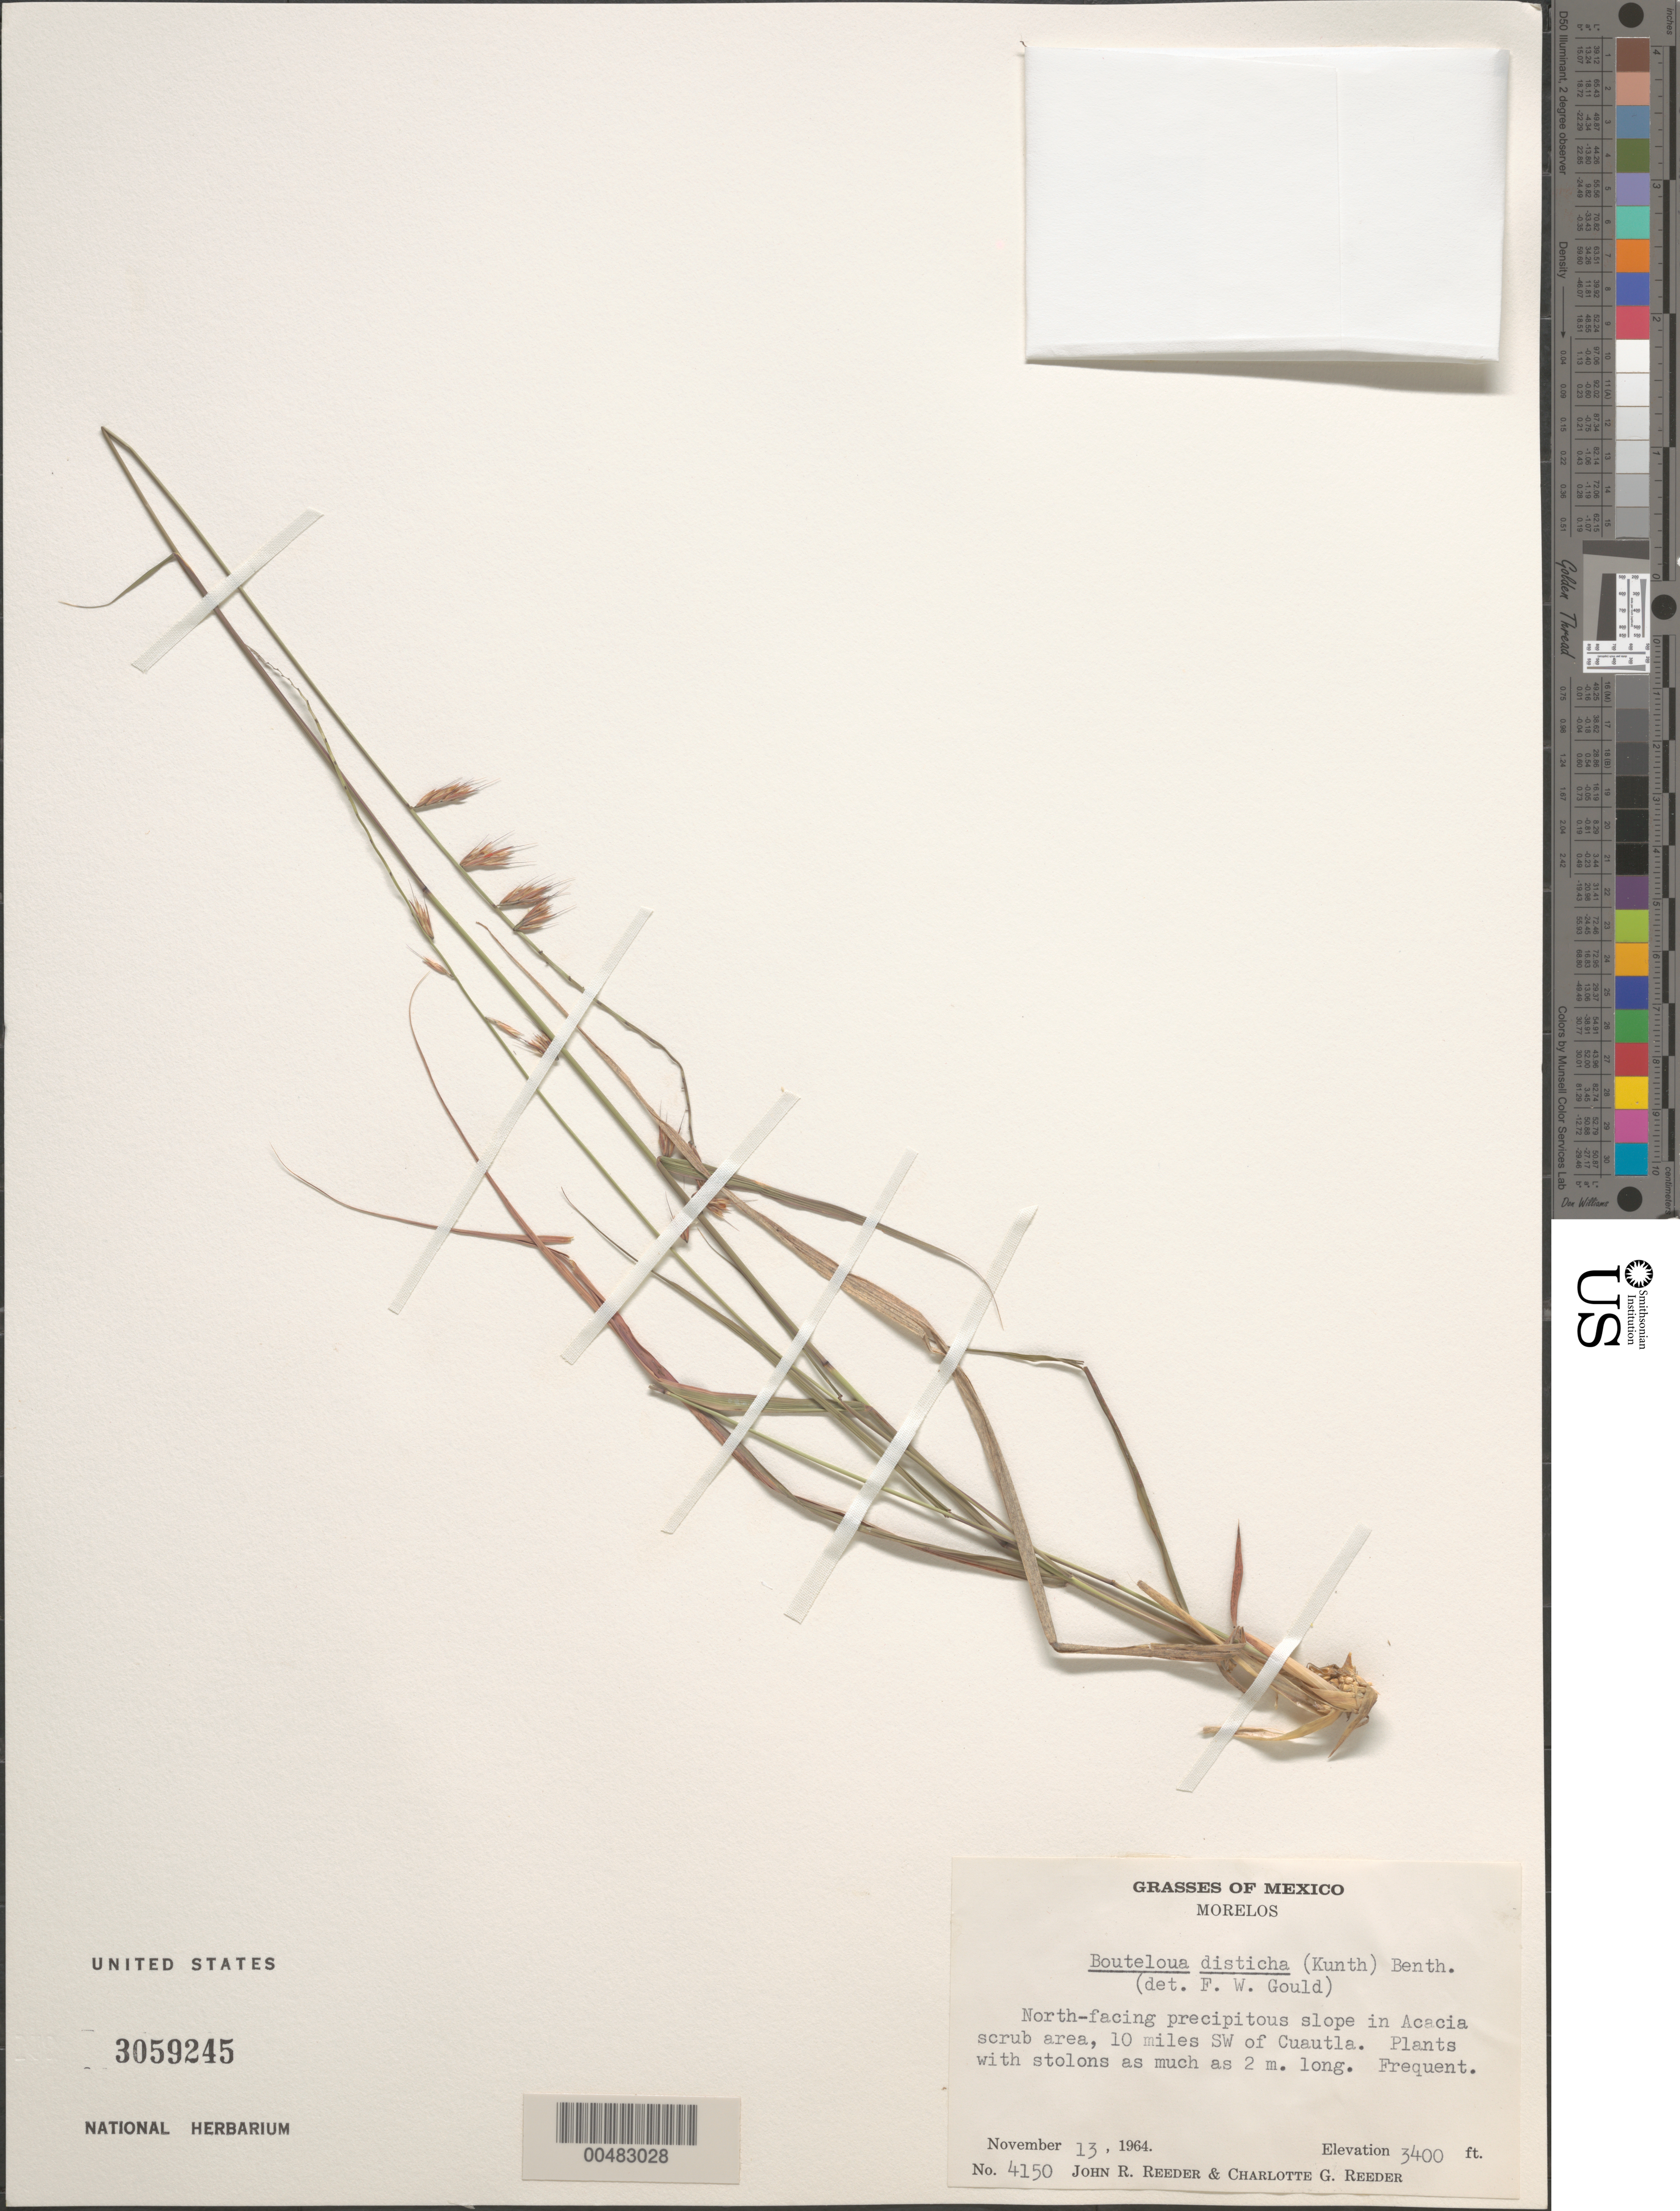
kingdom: Plantae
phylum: Tracheophyta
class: Liliopsida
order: Poales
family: Poaceae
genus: Bouteloua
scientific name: Bouteloua disticha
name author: (Kunth) Benth.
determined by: Gould, F. W.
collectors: J. R. Reeder & C. G. Reeder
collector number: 4150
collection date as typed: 13 Nov 1964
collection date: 1964-11-13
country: Mexico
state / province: Morelos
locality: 10 mi SW of Cuautla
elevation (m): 1036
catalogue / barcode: US 3059245